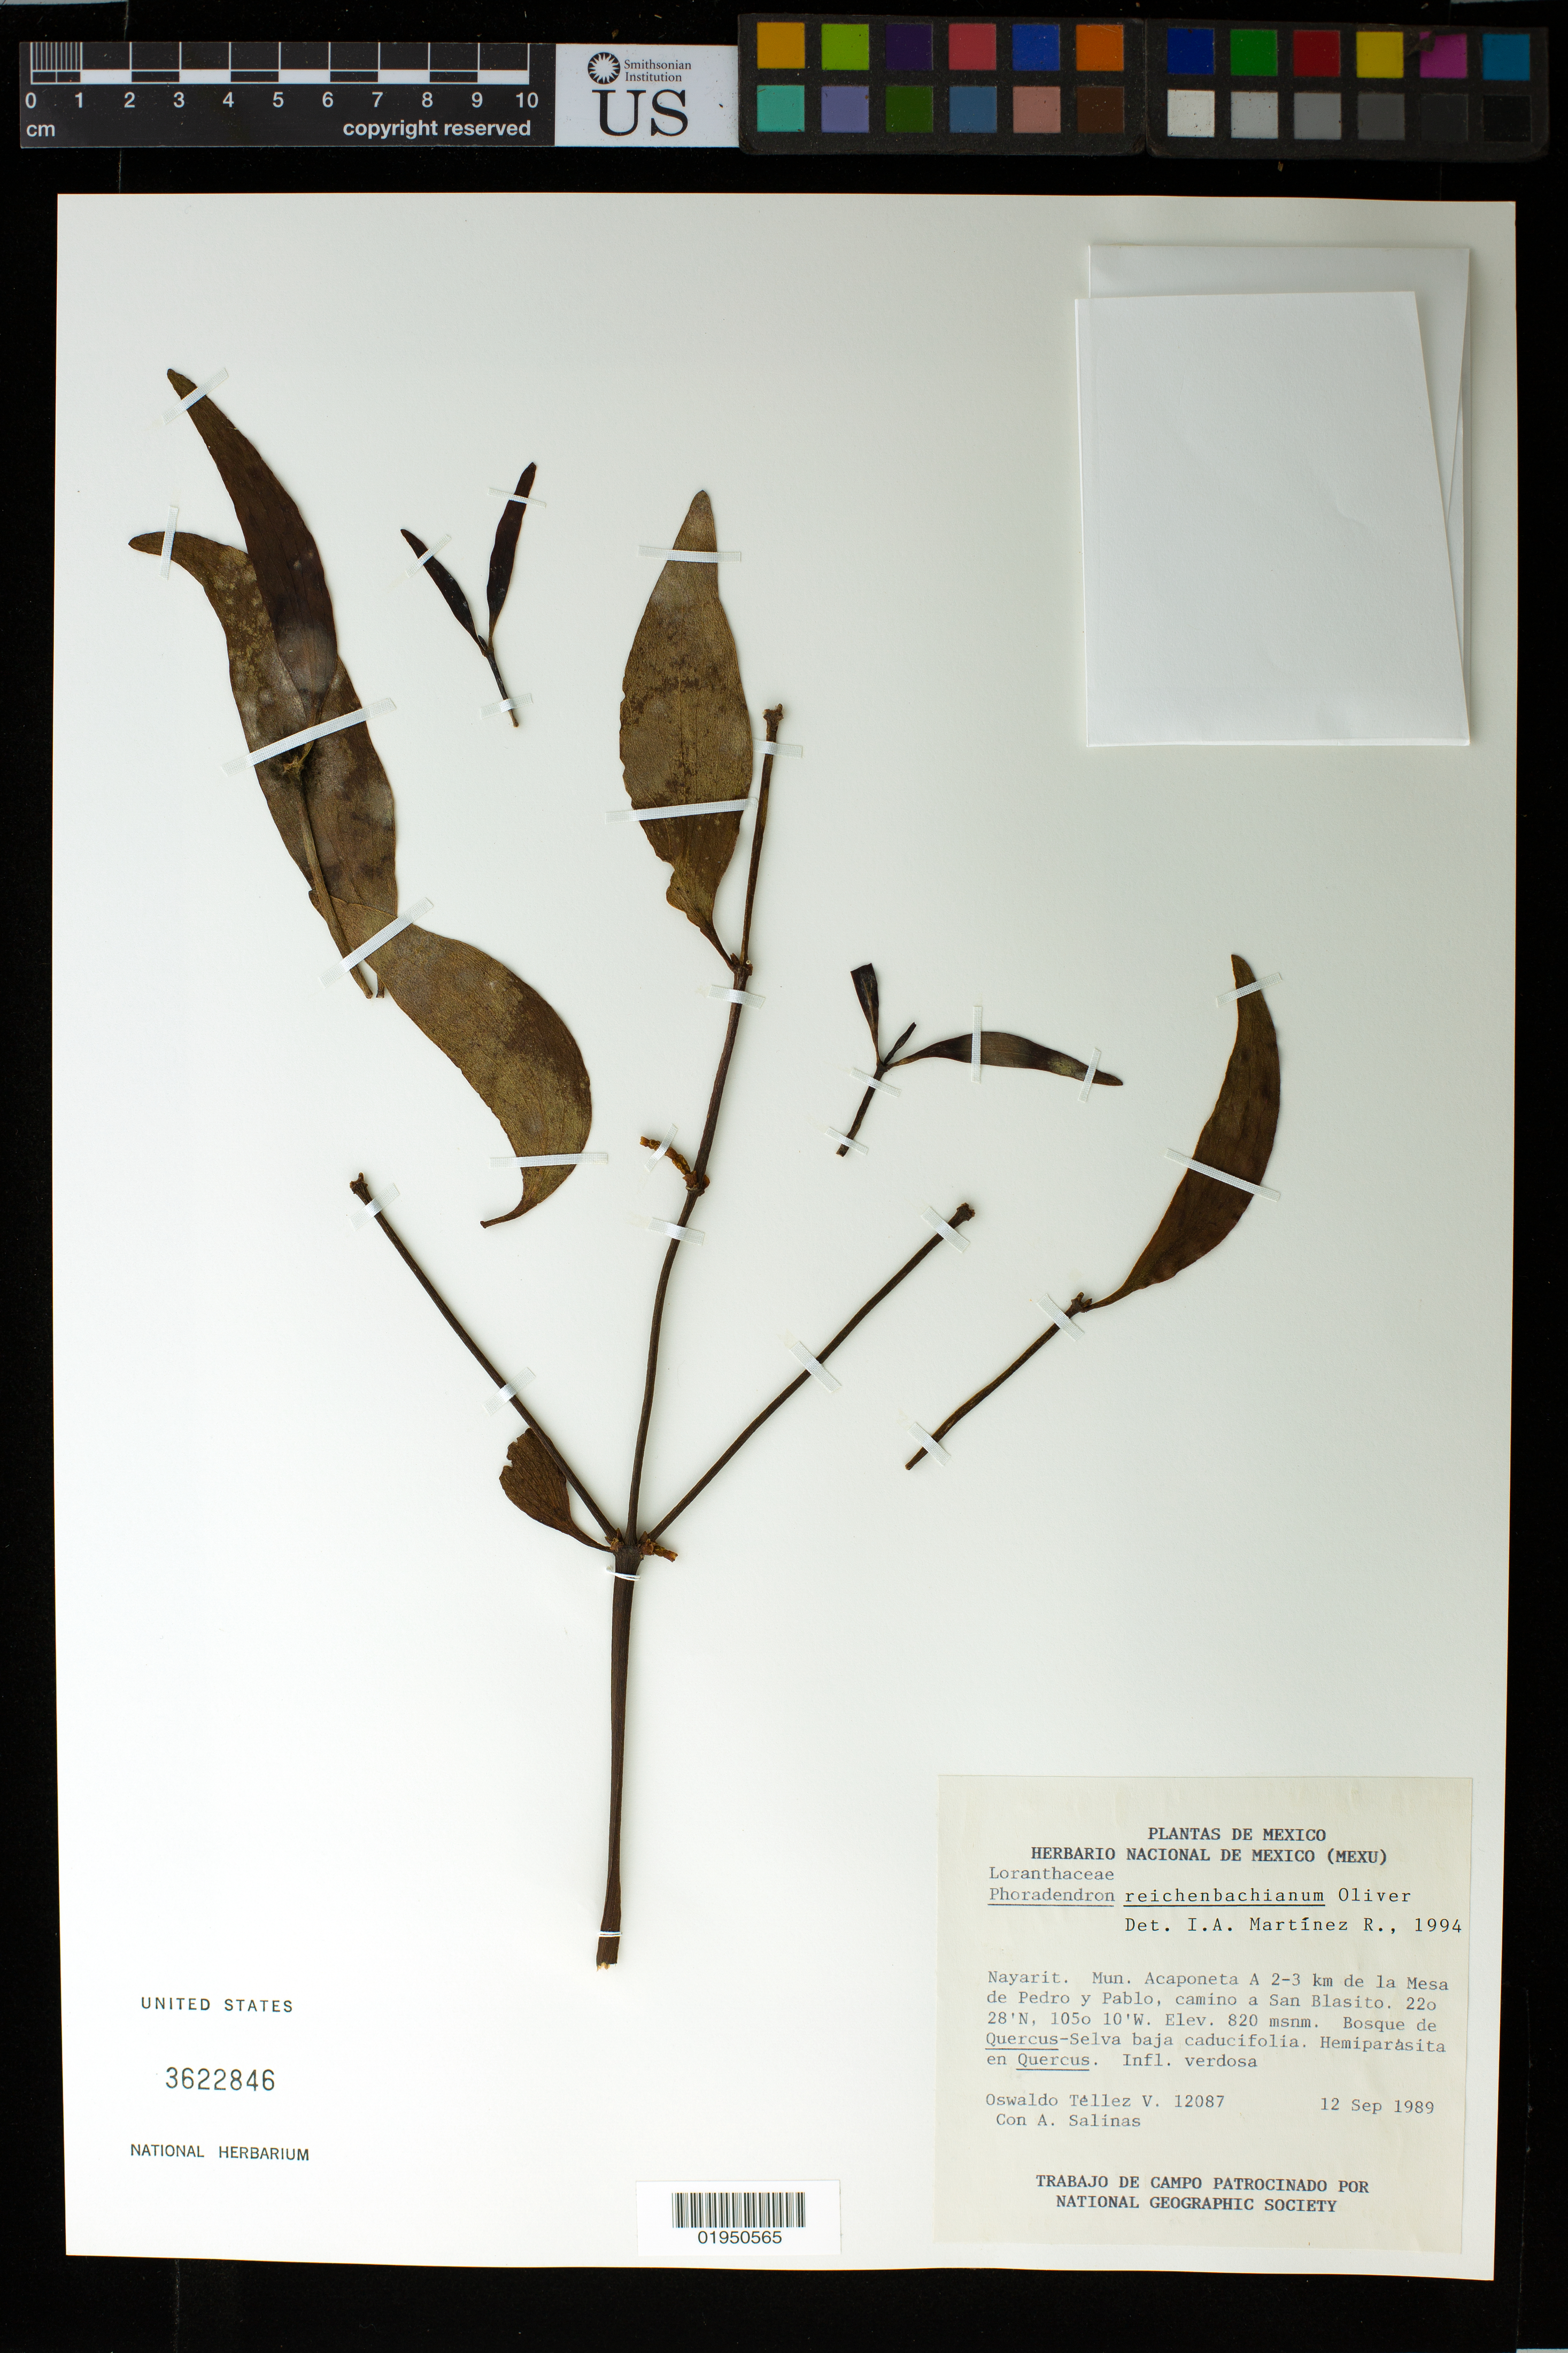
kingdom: Plantae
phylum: Tracheophyta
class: Magnoliopsida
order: Santalales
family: Viscaceae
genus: Phoradendron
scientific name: Phoradendron reichenbachianum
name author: (Seem.) Oliv.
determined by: Martinez R., I. A.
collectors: O. Téllez V. & A. Salinas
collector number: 12087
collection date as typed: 19 Sep 1989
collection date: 1989-09-19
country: Mexico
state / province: Nayarit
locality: Mun. Acaponeta A 2-3 km de la Mesa de Pedro y Pablo, camino a San Blasito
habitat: bosque de Quercus-Selva baja caducifolia.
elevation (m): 820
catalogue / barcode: US 3622846